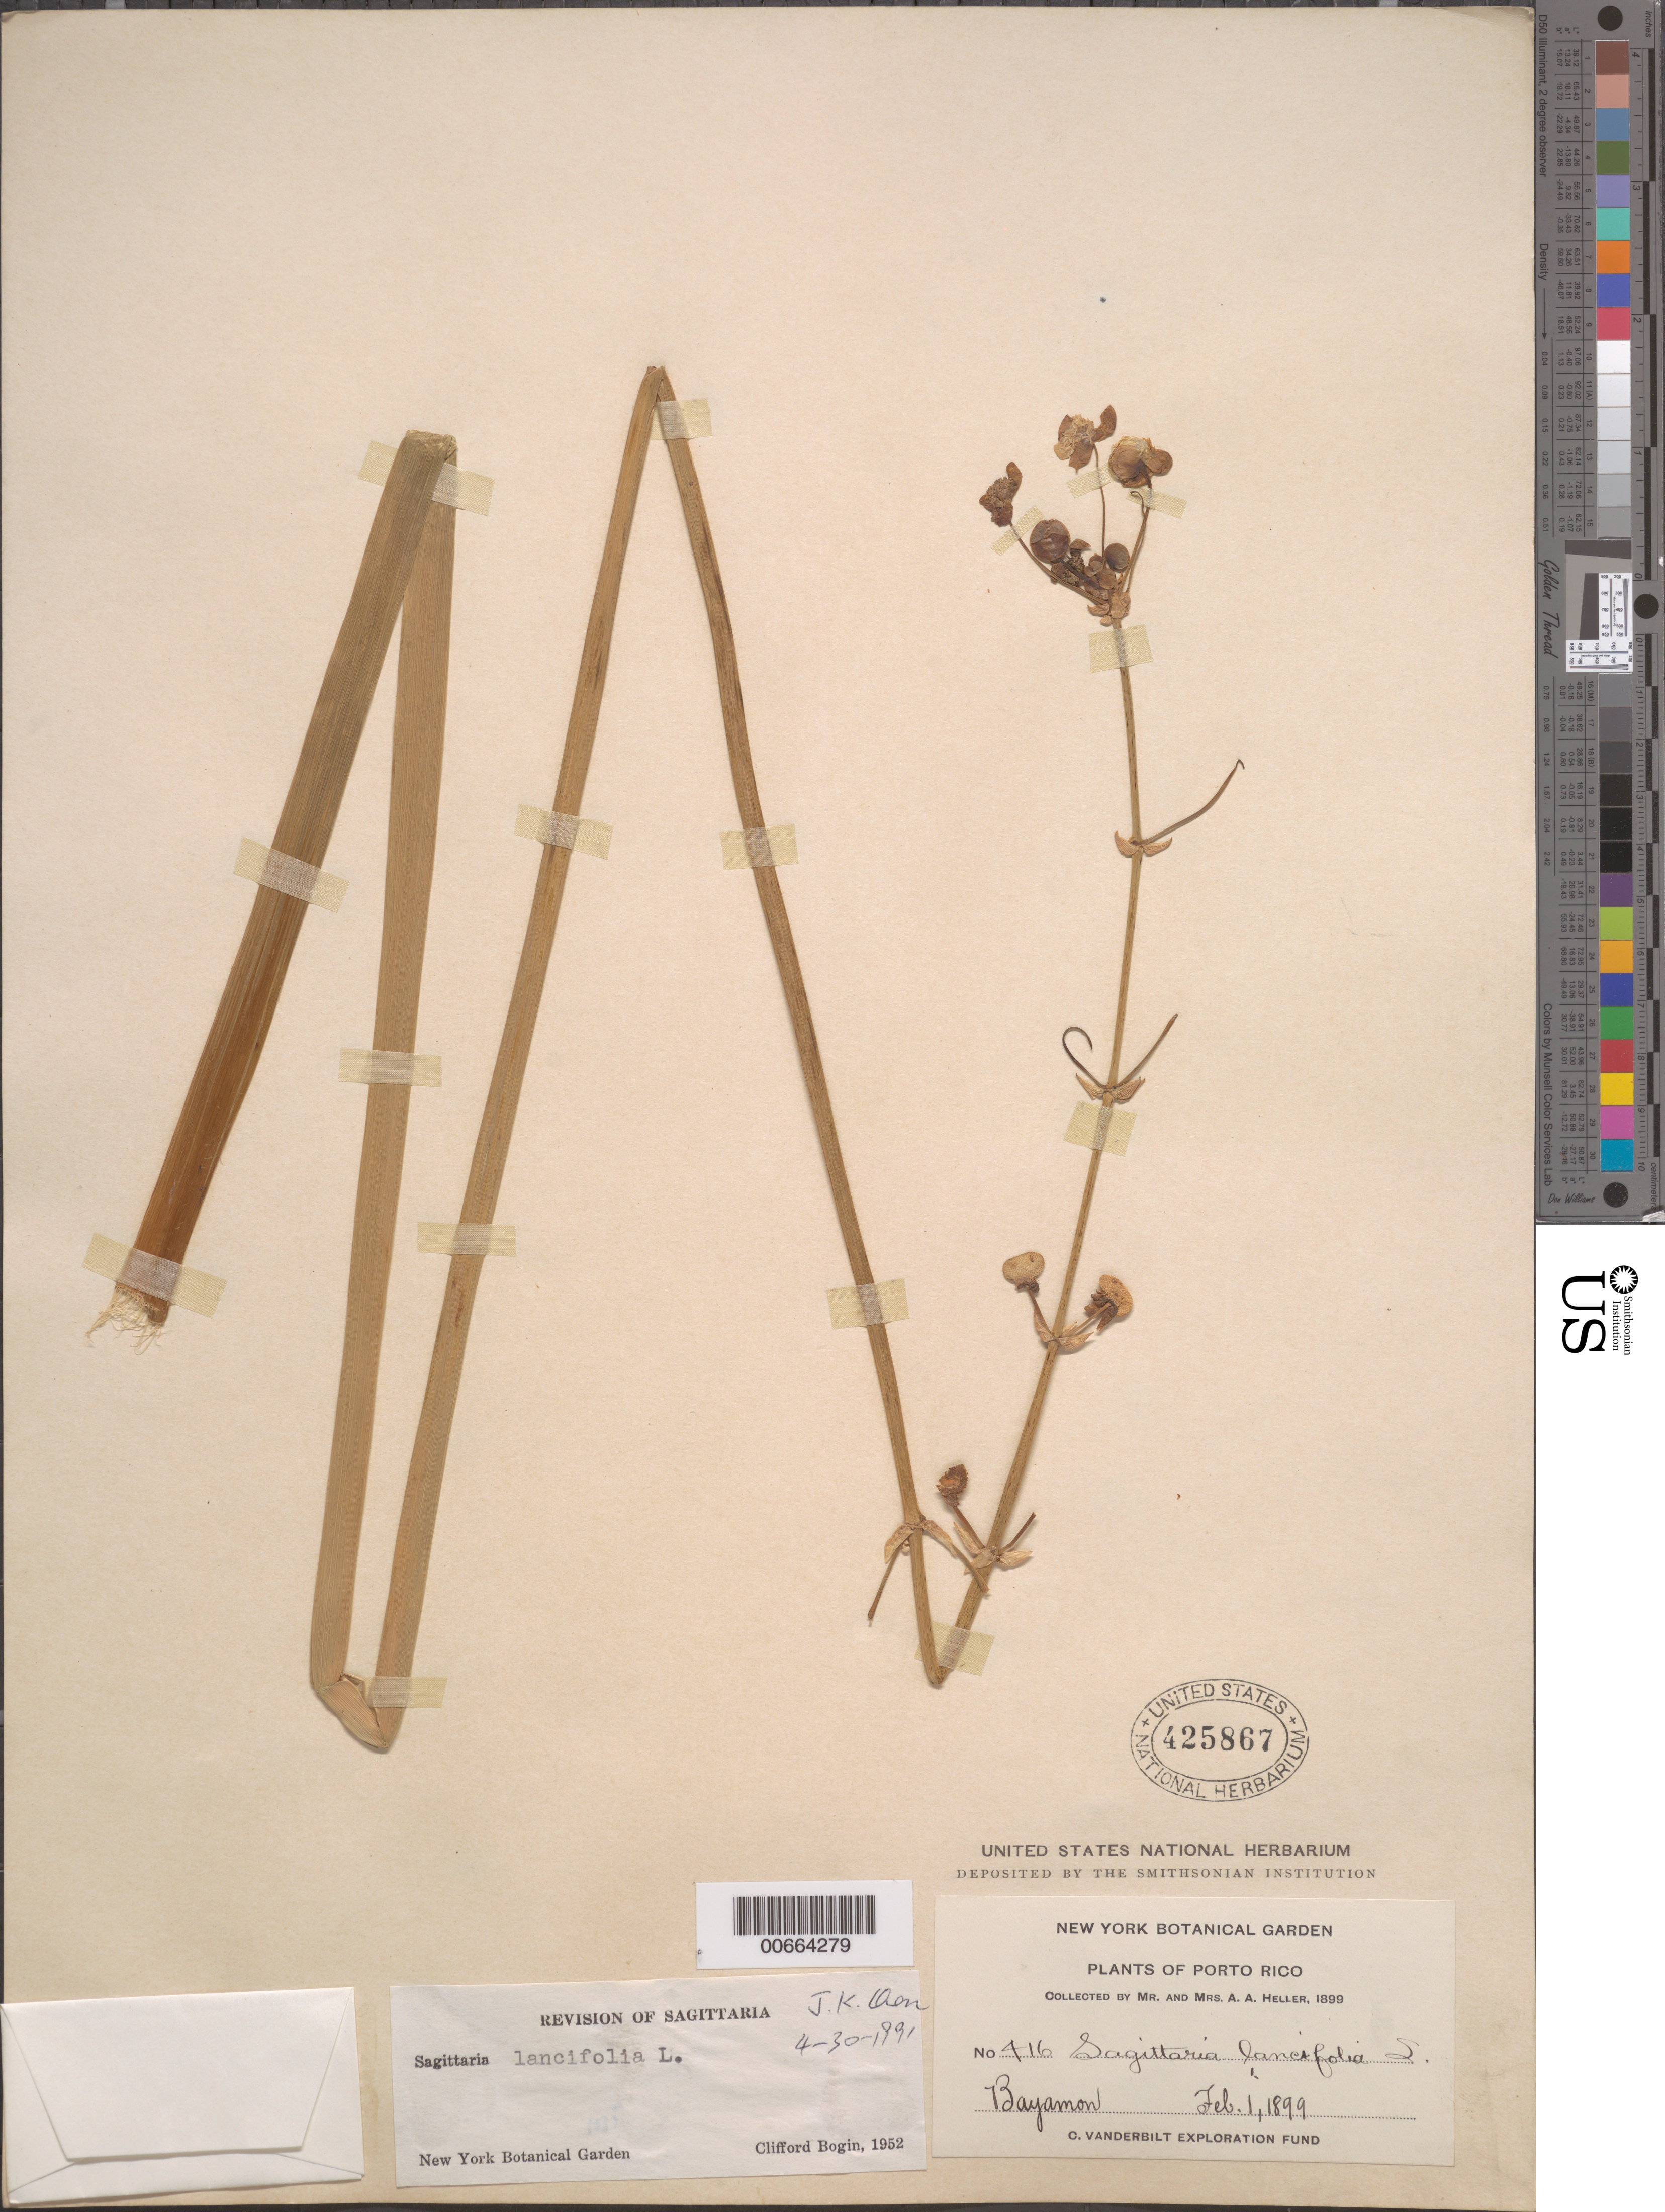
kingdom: Plantae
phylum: Tracheophyta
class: Liliopsida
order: Alismatales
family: Alismataceae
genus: Sagittaria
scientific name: Sagittaria lancifolia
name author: L.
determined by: Chen, J. K.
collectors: A. A. Heller & E. G. Heller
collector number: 416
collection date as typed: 01 Feb 1899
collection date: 1899-02-01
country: Puerto Rico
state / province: Bayamón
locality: Bayamon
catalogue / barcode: US 425867